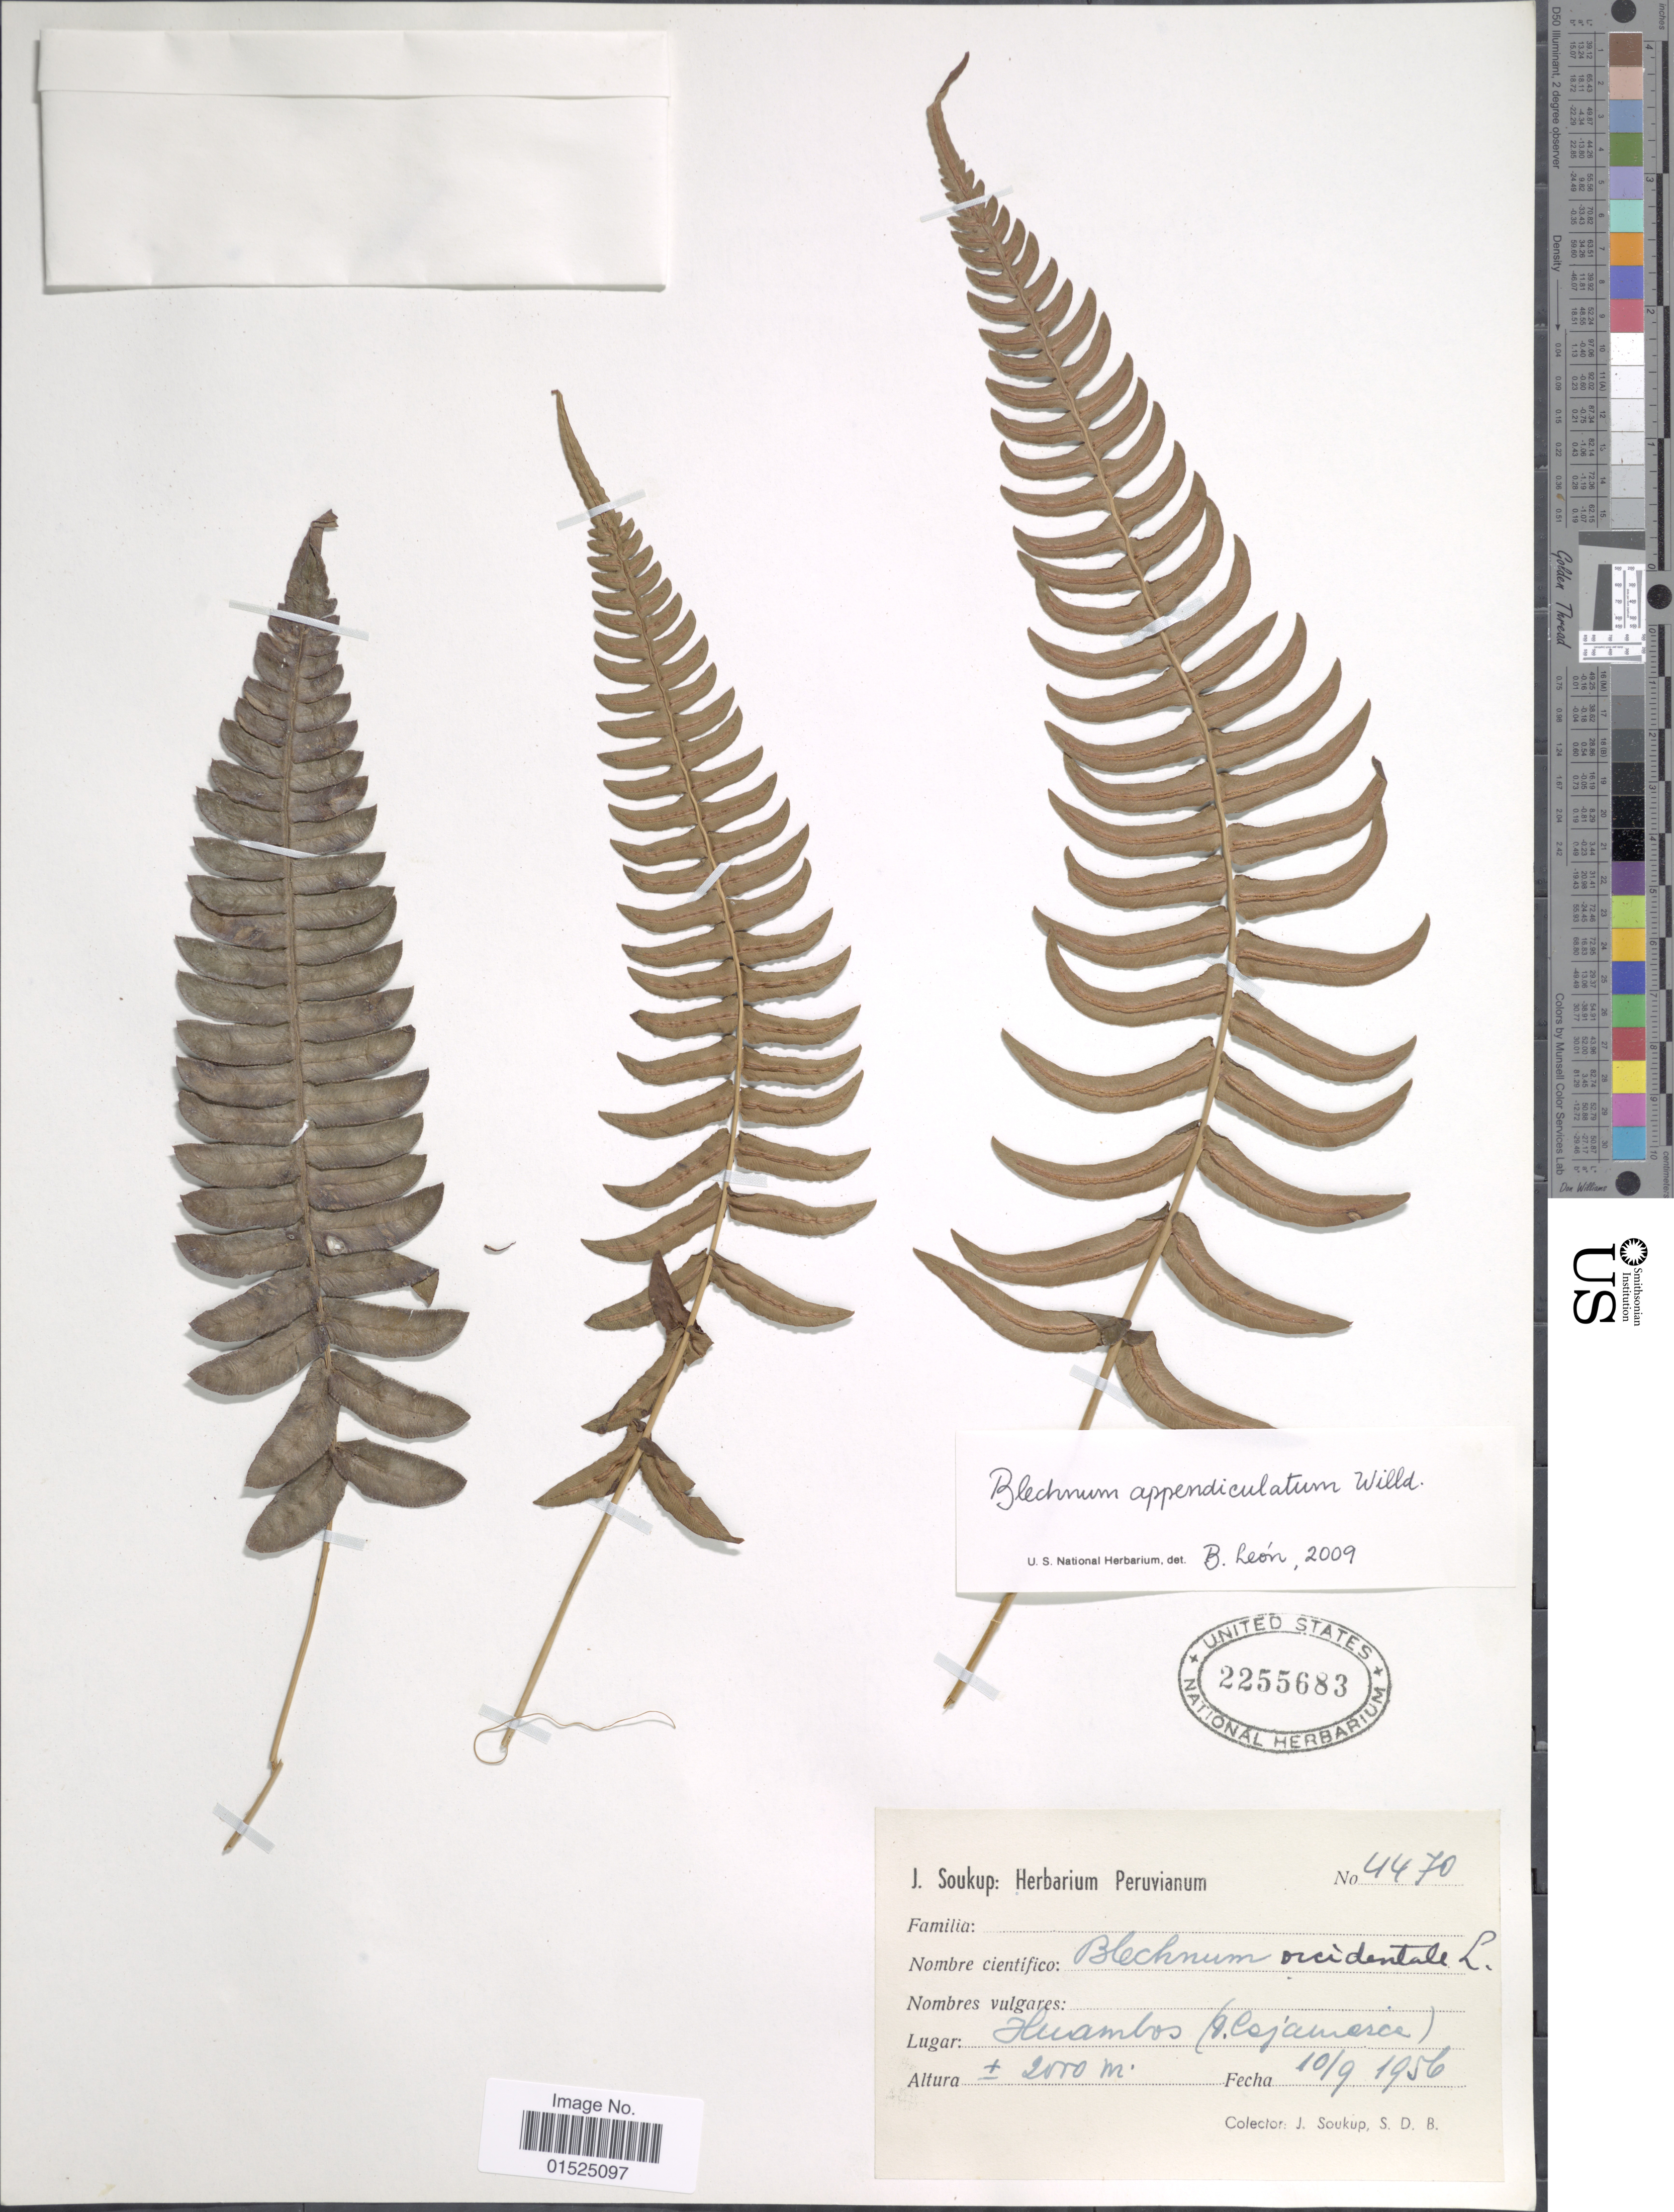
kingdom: Plantae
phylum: Tracheophyta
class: Polypodiopsida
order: Polypodiales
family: Blechnaceae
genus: Blechnum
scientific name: Blechnum appendiculatum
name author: Willd.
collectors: J. Soukop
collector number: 4470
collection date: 1956-09-10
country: Peru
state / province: Cajamarca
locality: Huambos.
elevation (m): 2000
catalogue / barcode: US 2255683